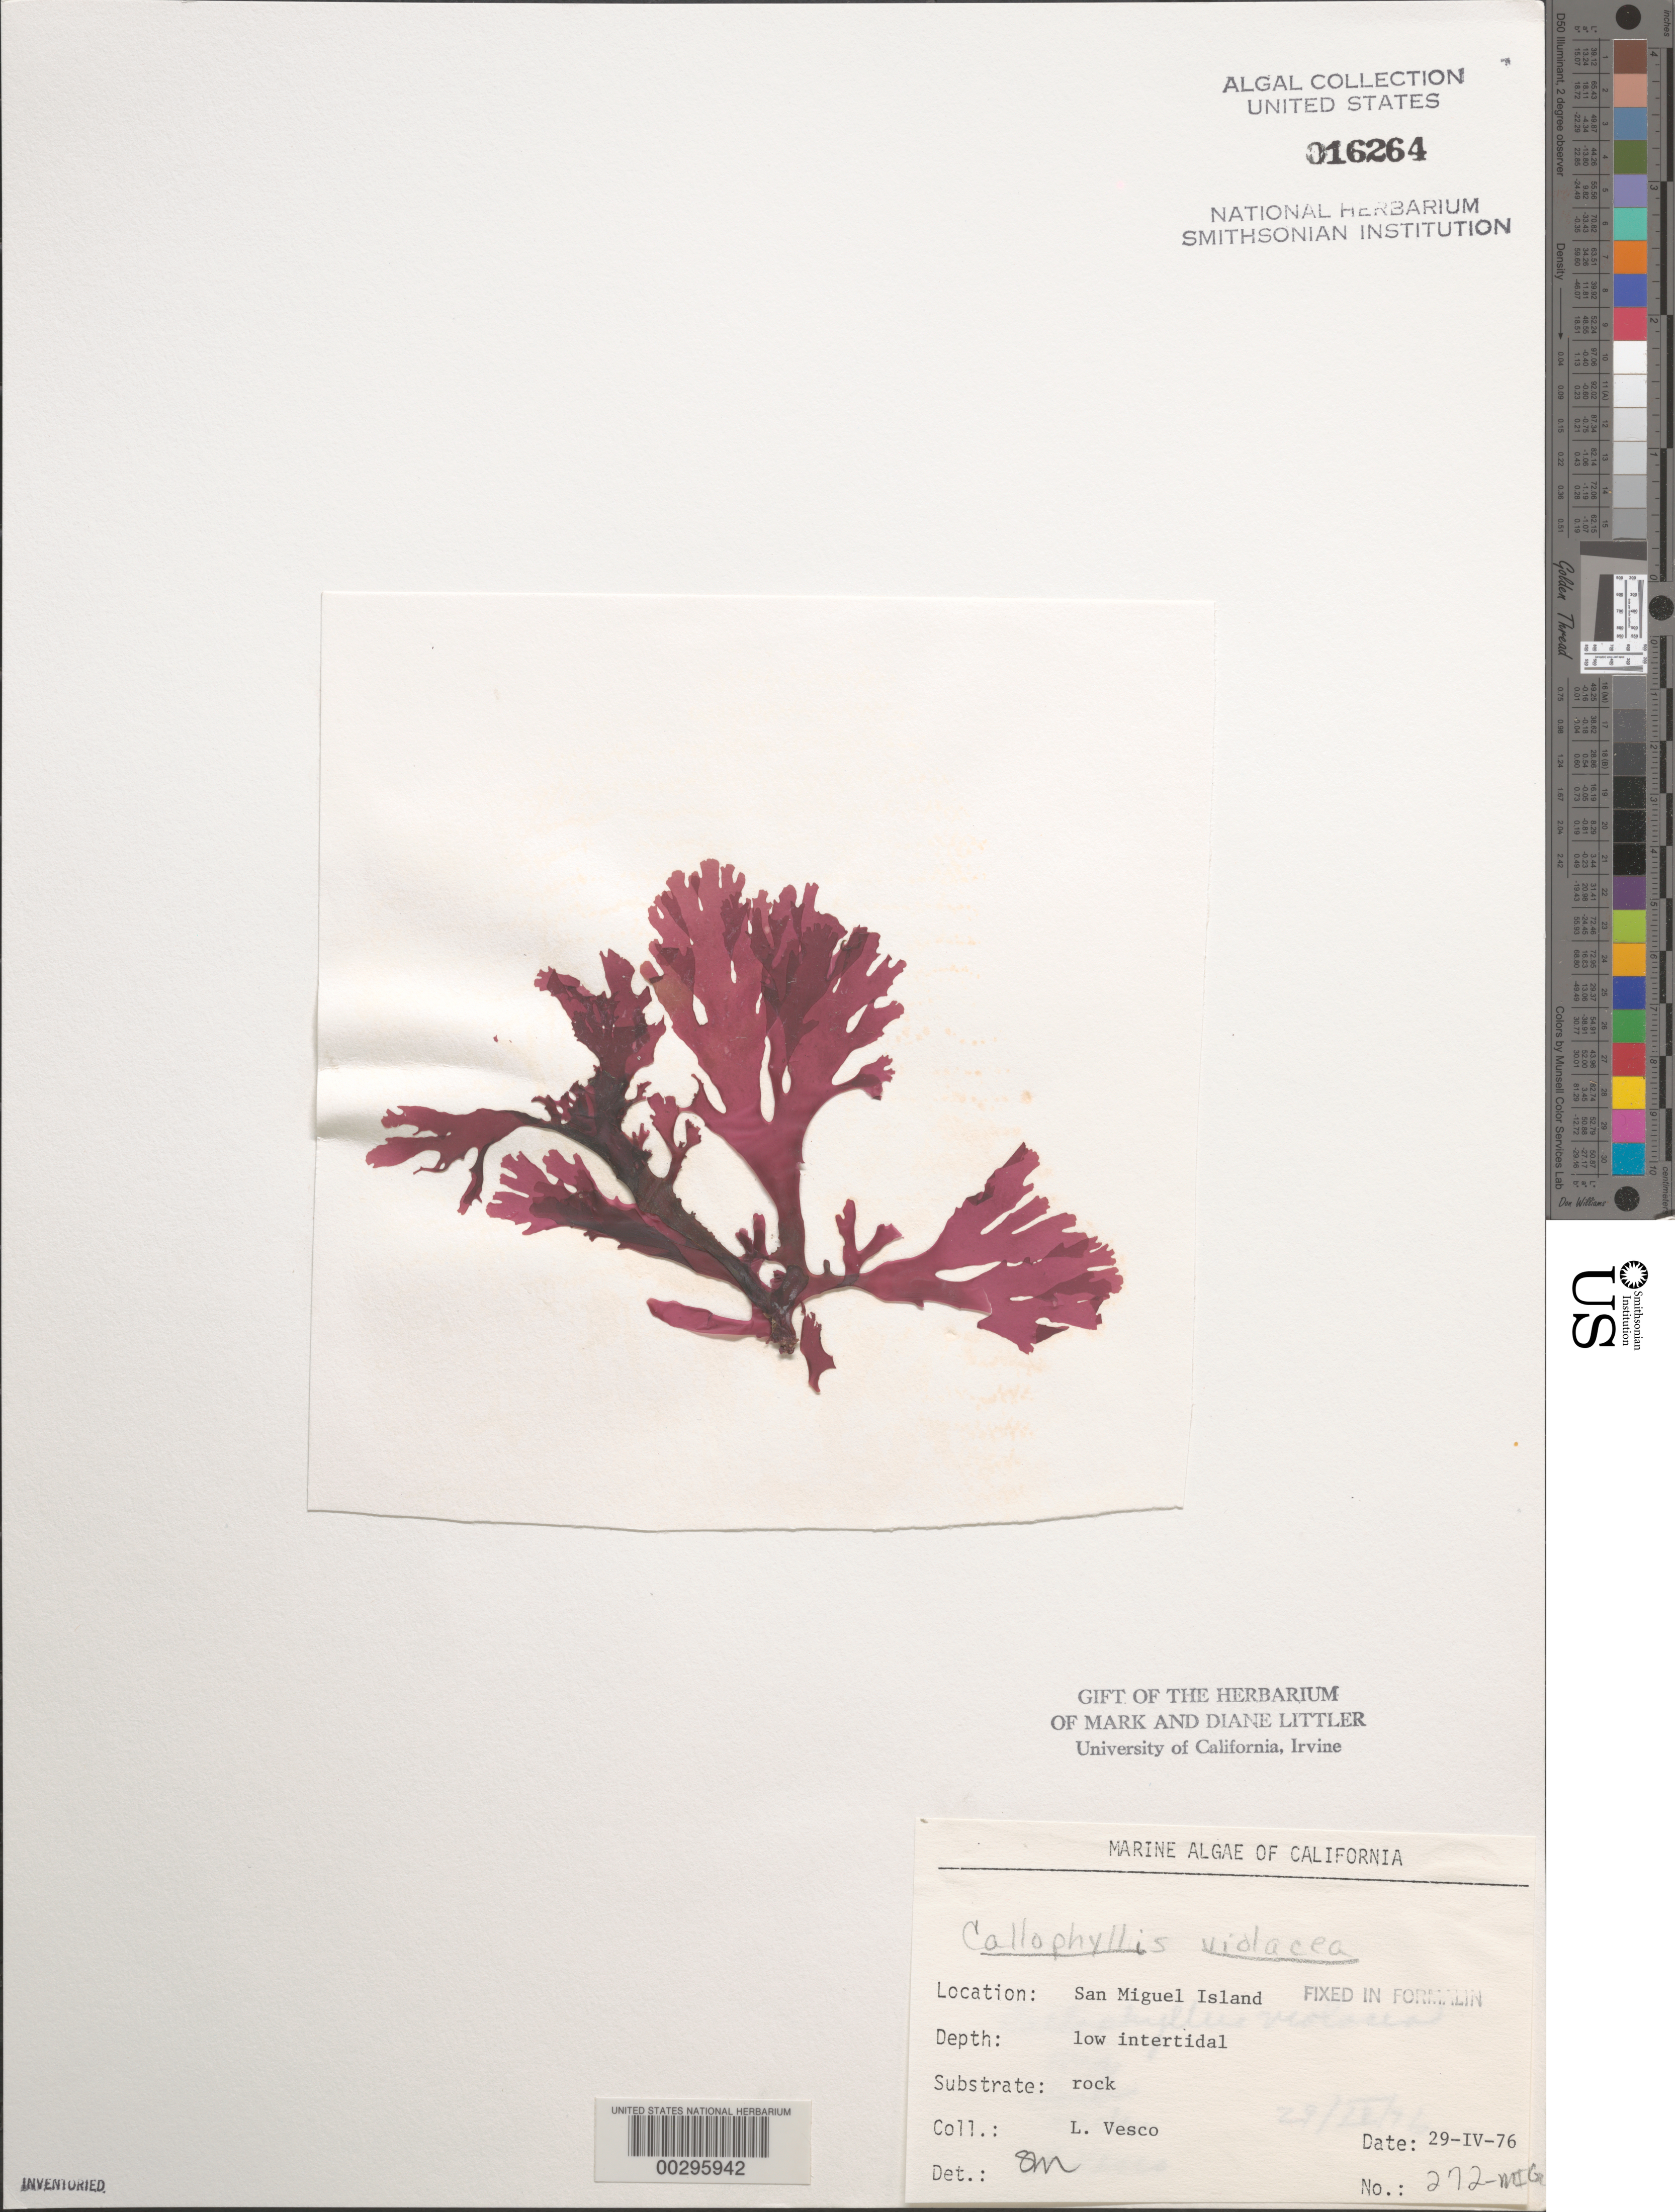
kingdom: Plantae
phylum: Rhodophyta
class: Florideophyceae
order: Gigartinales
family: Kallymeniaceae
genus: Callophyllis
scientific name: Callophyllis violacea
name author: J. Agardh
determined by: Murray, S. N.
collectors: L. Vesco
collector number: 272-mig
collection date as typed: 29 Apr 1976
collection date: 1976-04-29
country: United States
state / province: California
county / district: Santa Barbara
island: San Miguel Island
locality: Cuyler Harbor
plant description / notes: BLM-SOCALBIGHT Rocky Intertidal Survey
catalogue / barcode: US 16264